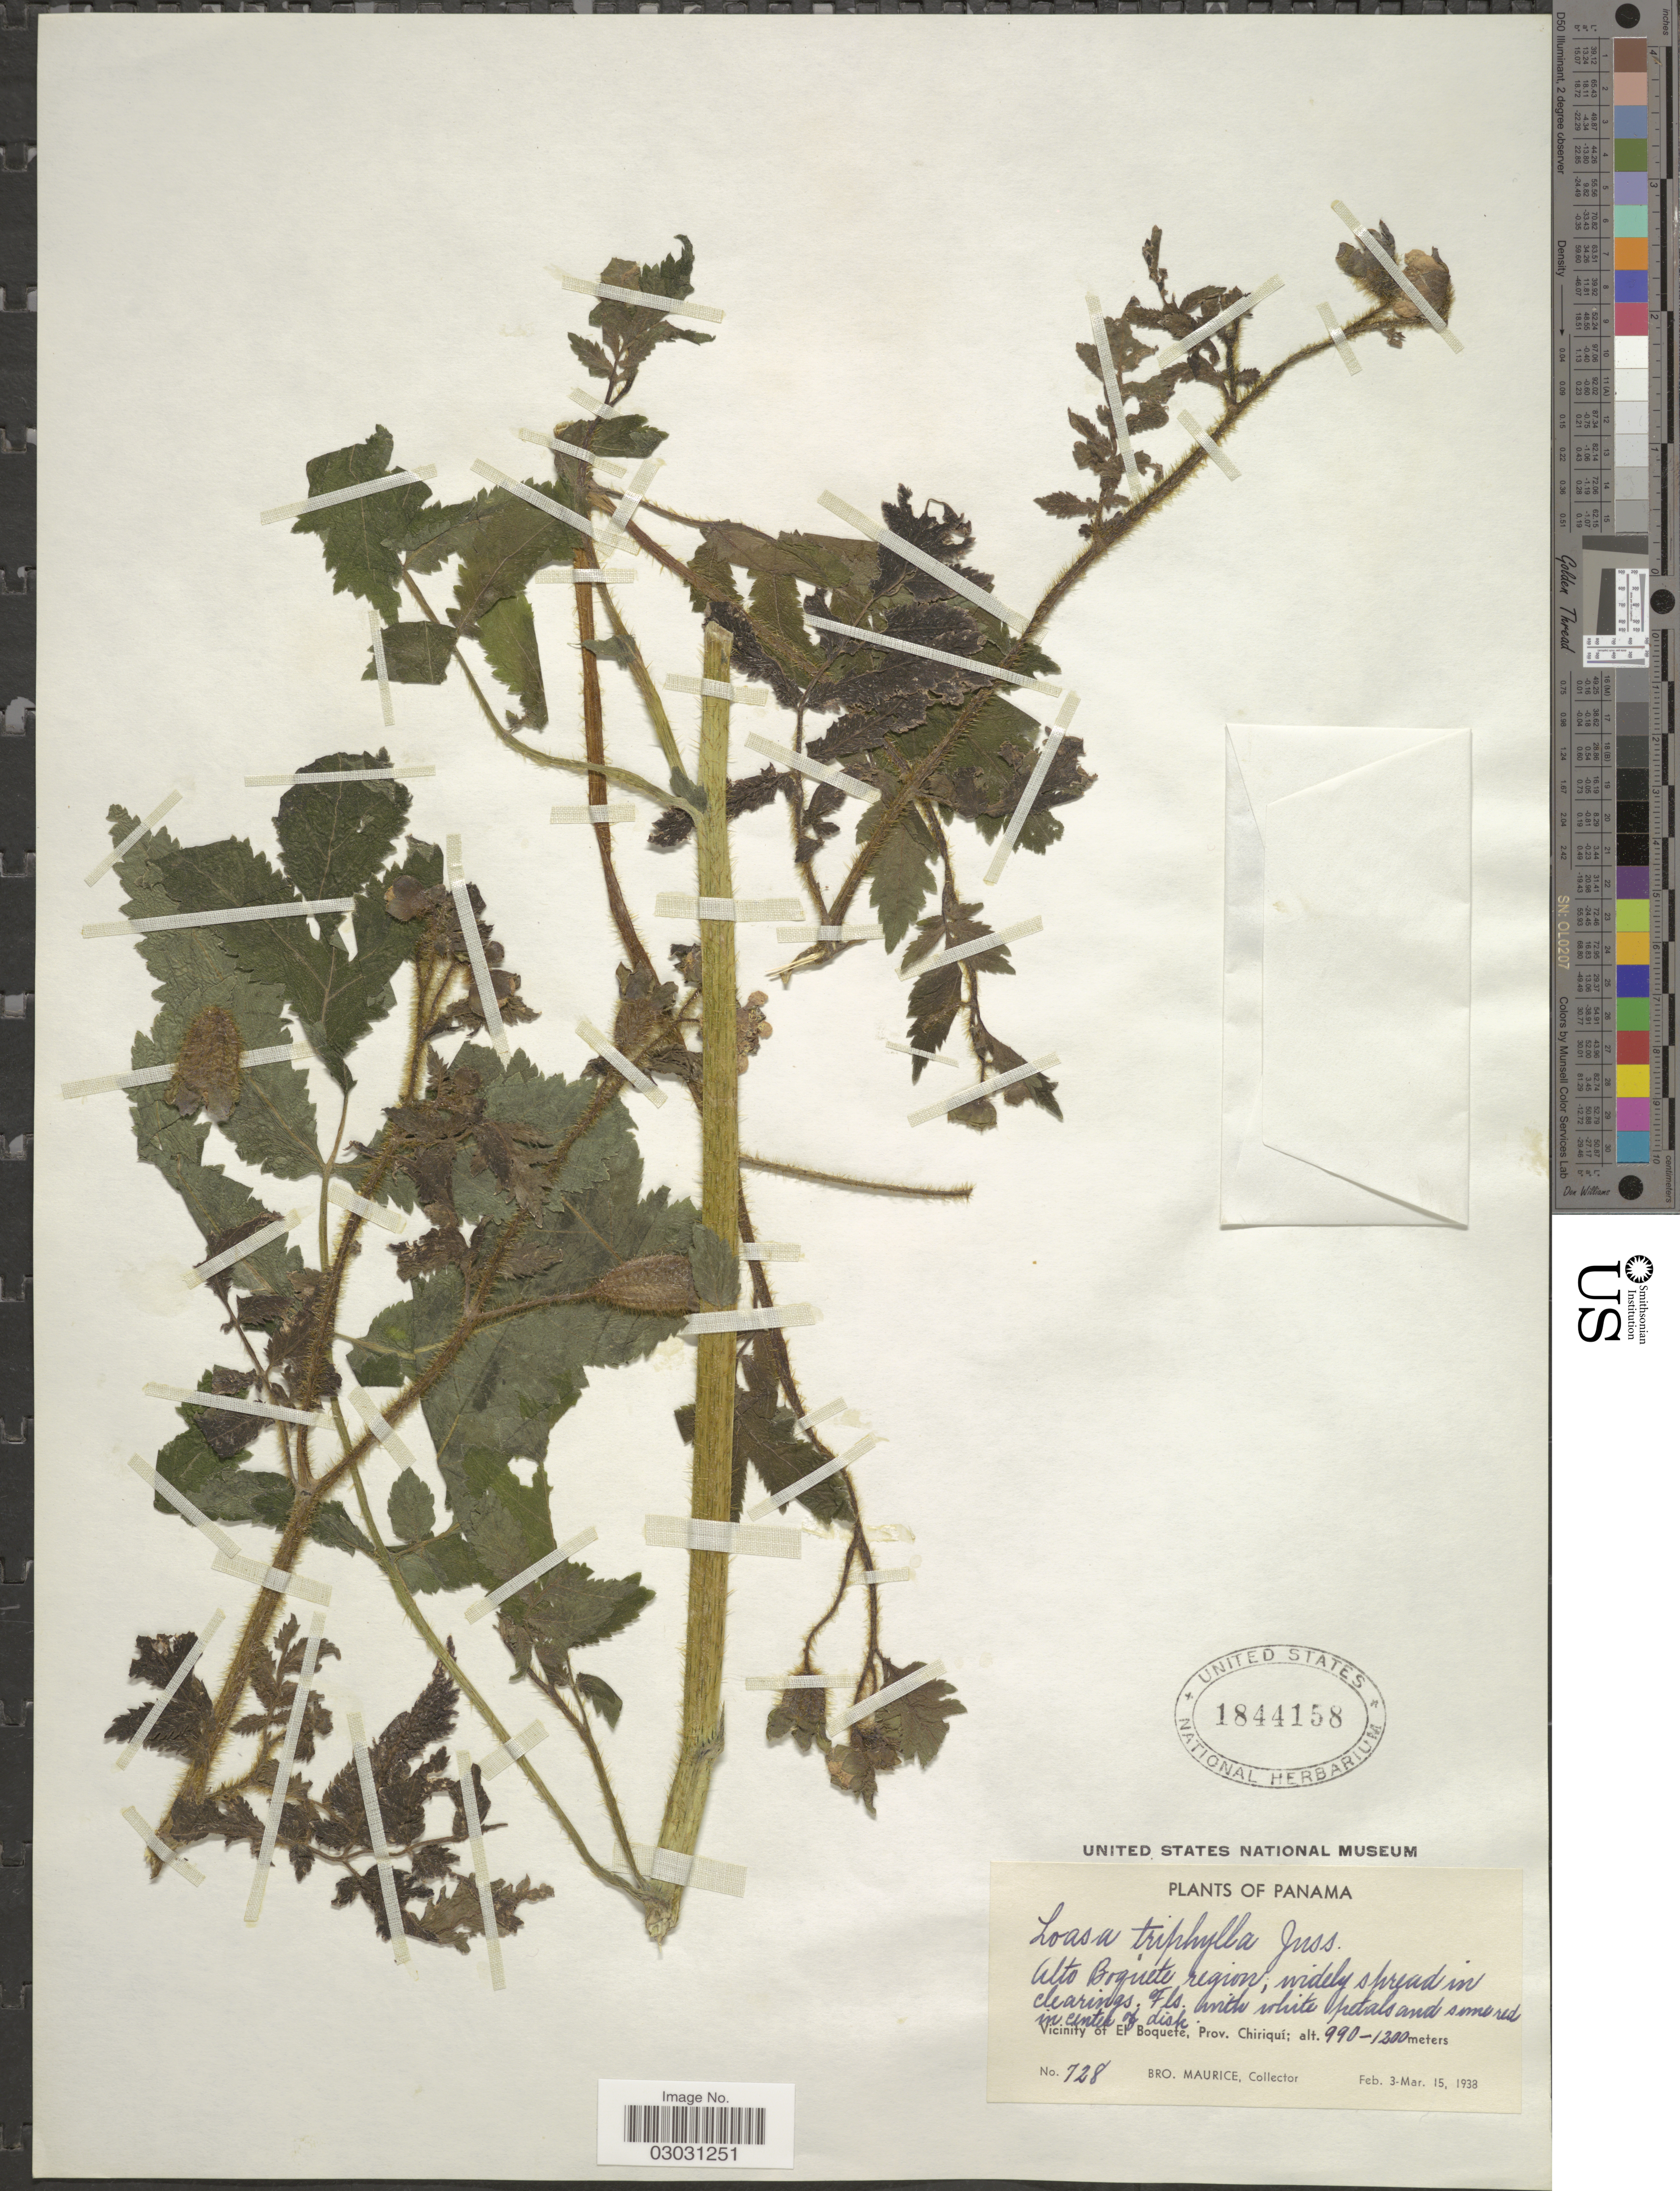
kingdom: Plantae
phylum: Tracheophyta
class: Magnoliopsida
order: Cornales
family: Loasaceae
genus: Nasa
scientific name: Nasa triphylla subsp. rudis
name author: (Benth.) Weigend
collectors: B. Maurice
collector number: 728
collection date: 1938-02-03/1938-03-15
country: Panama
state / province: Chiriqui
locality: Alto Boquete region. Vicinity of El Boquete, Prov. Chiriquí.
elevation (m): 990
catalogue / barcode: US 1844158